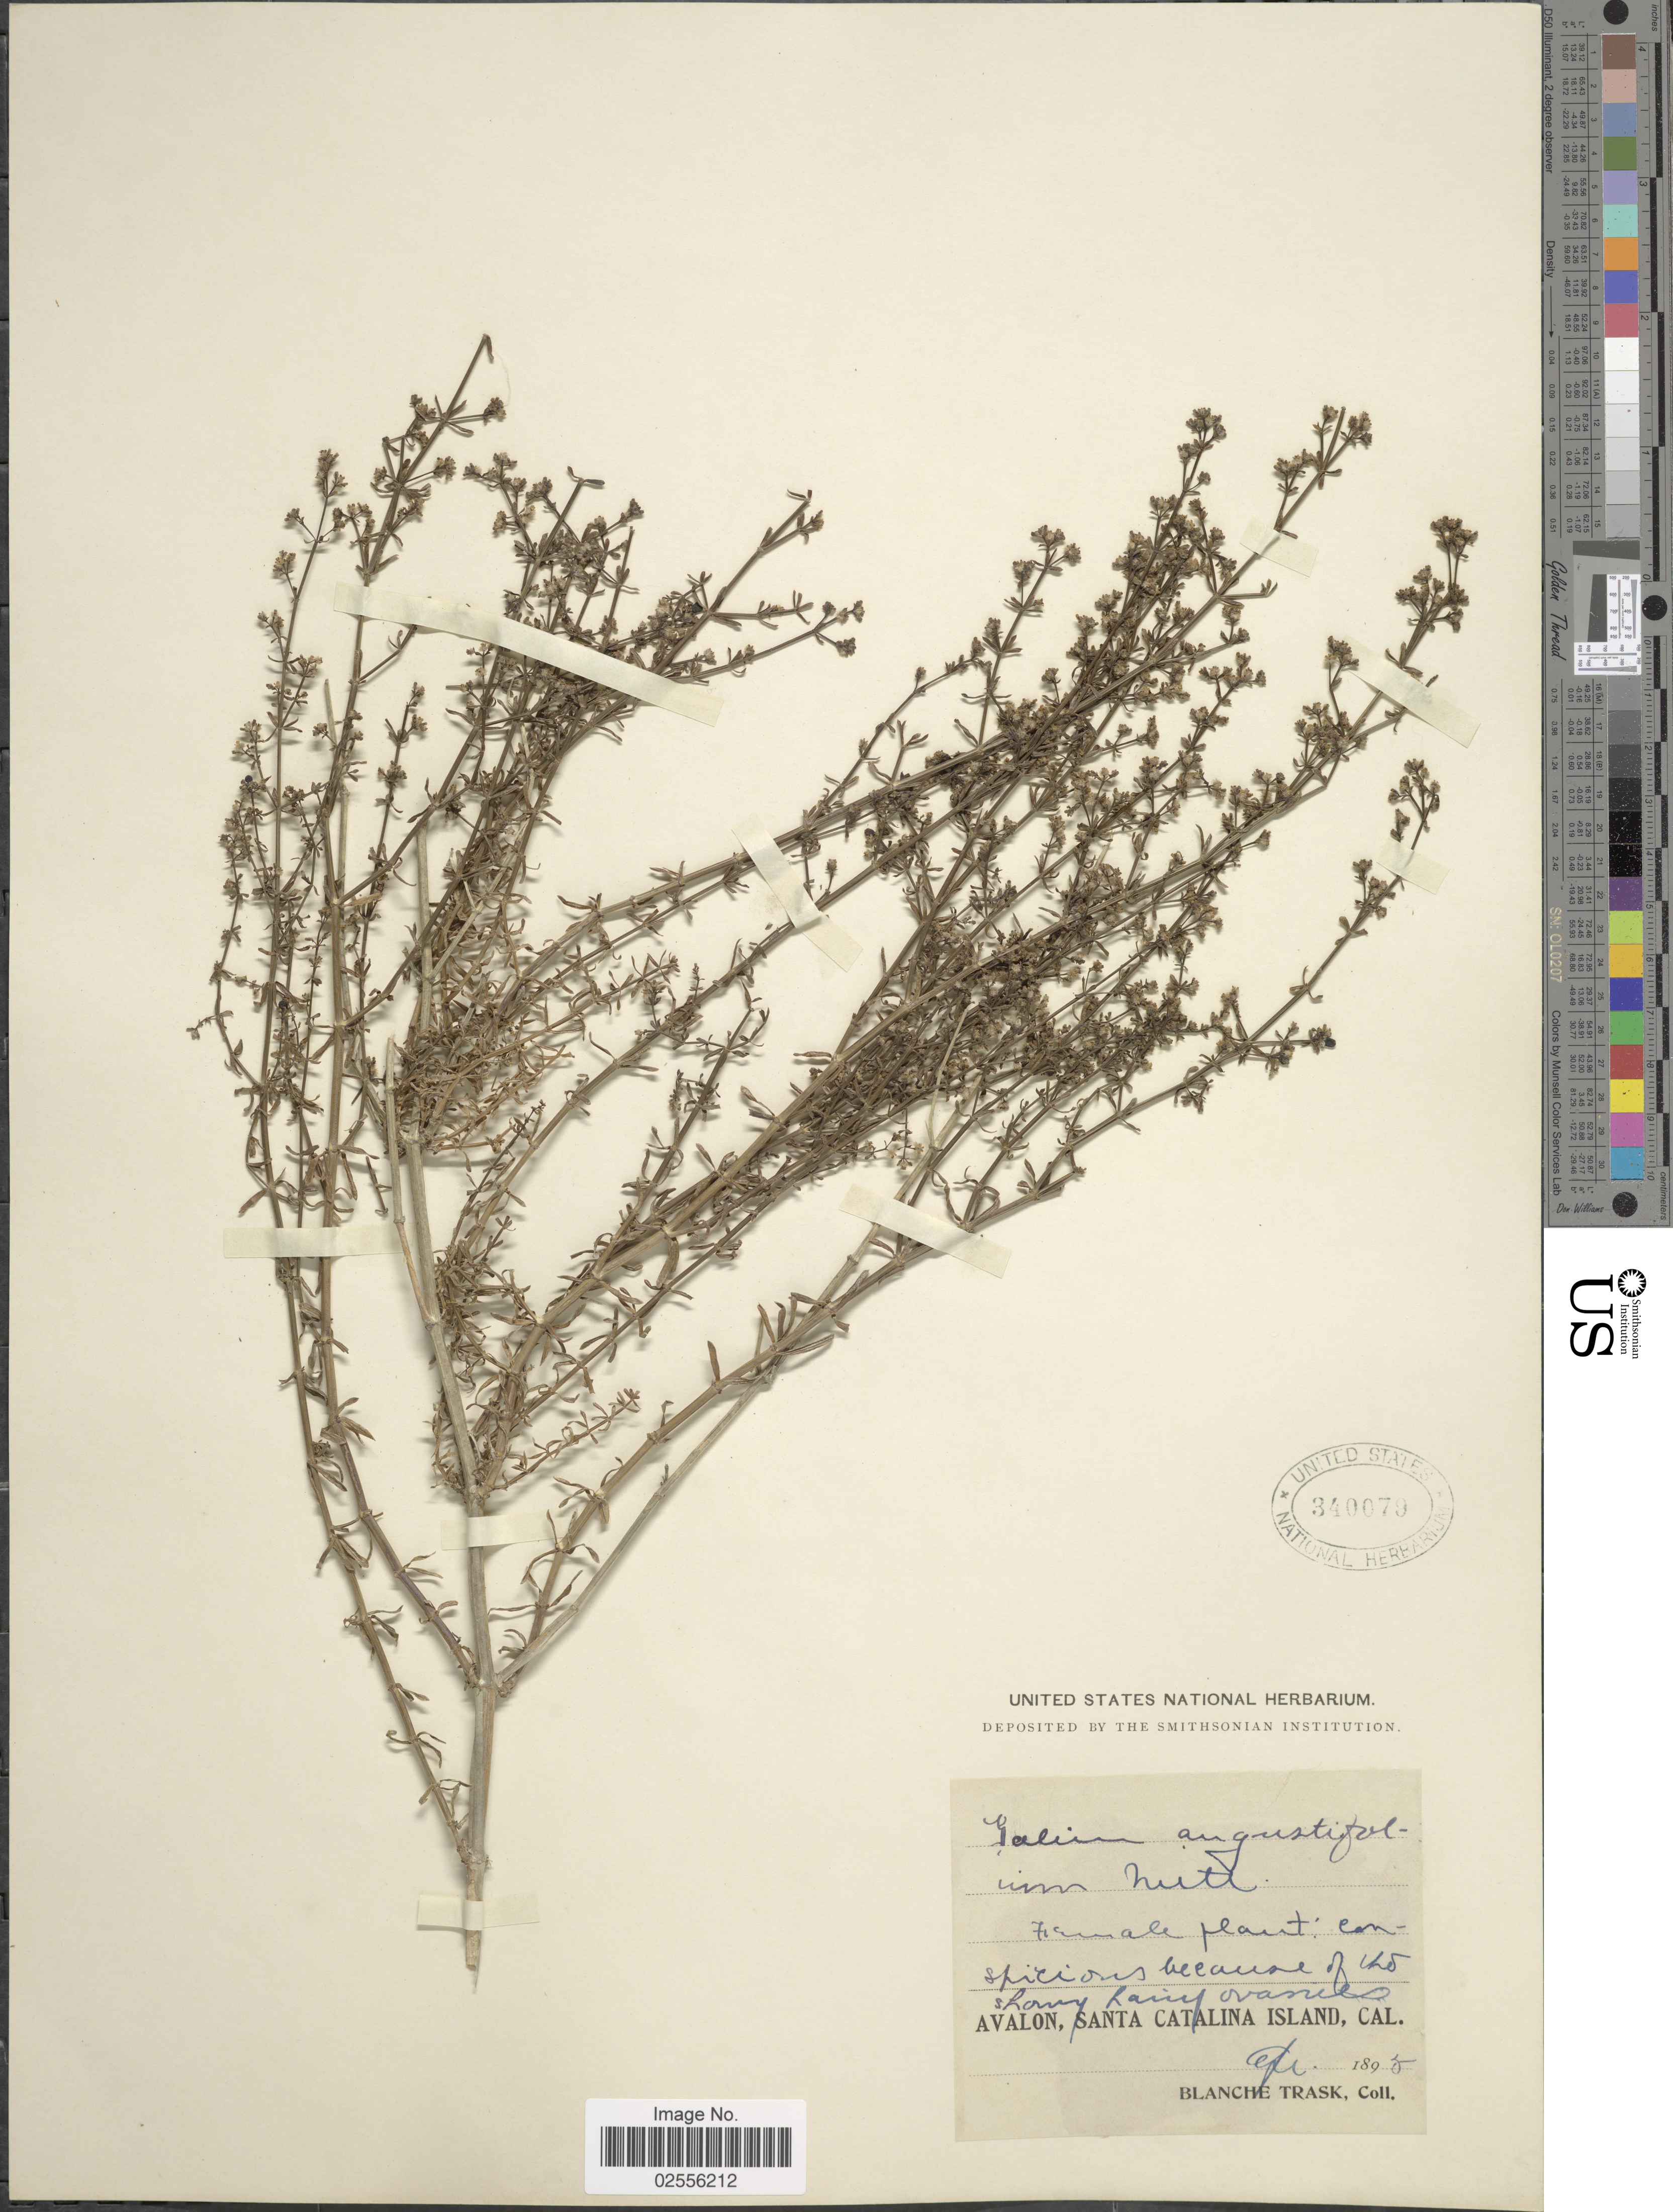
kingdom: Plantae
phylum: Tracheophyta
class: Magnoliopsida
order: Gentianales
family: Rubiaceae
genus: Galium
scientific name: Galium angustifolium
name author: Nutt.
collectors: B. Trask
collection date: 1898-04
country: United States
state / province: California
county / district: Los Angeles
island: Santa Catalina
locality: Avalon, Santa Catalina Island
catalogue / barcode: US 340079